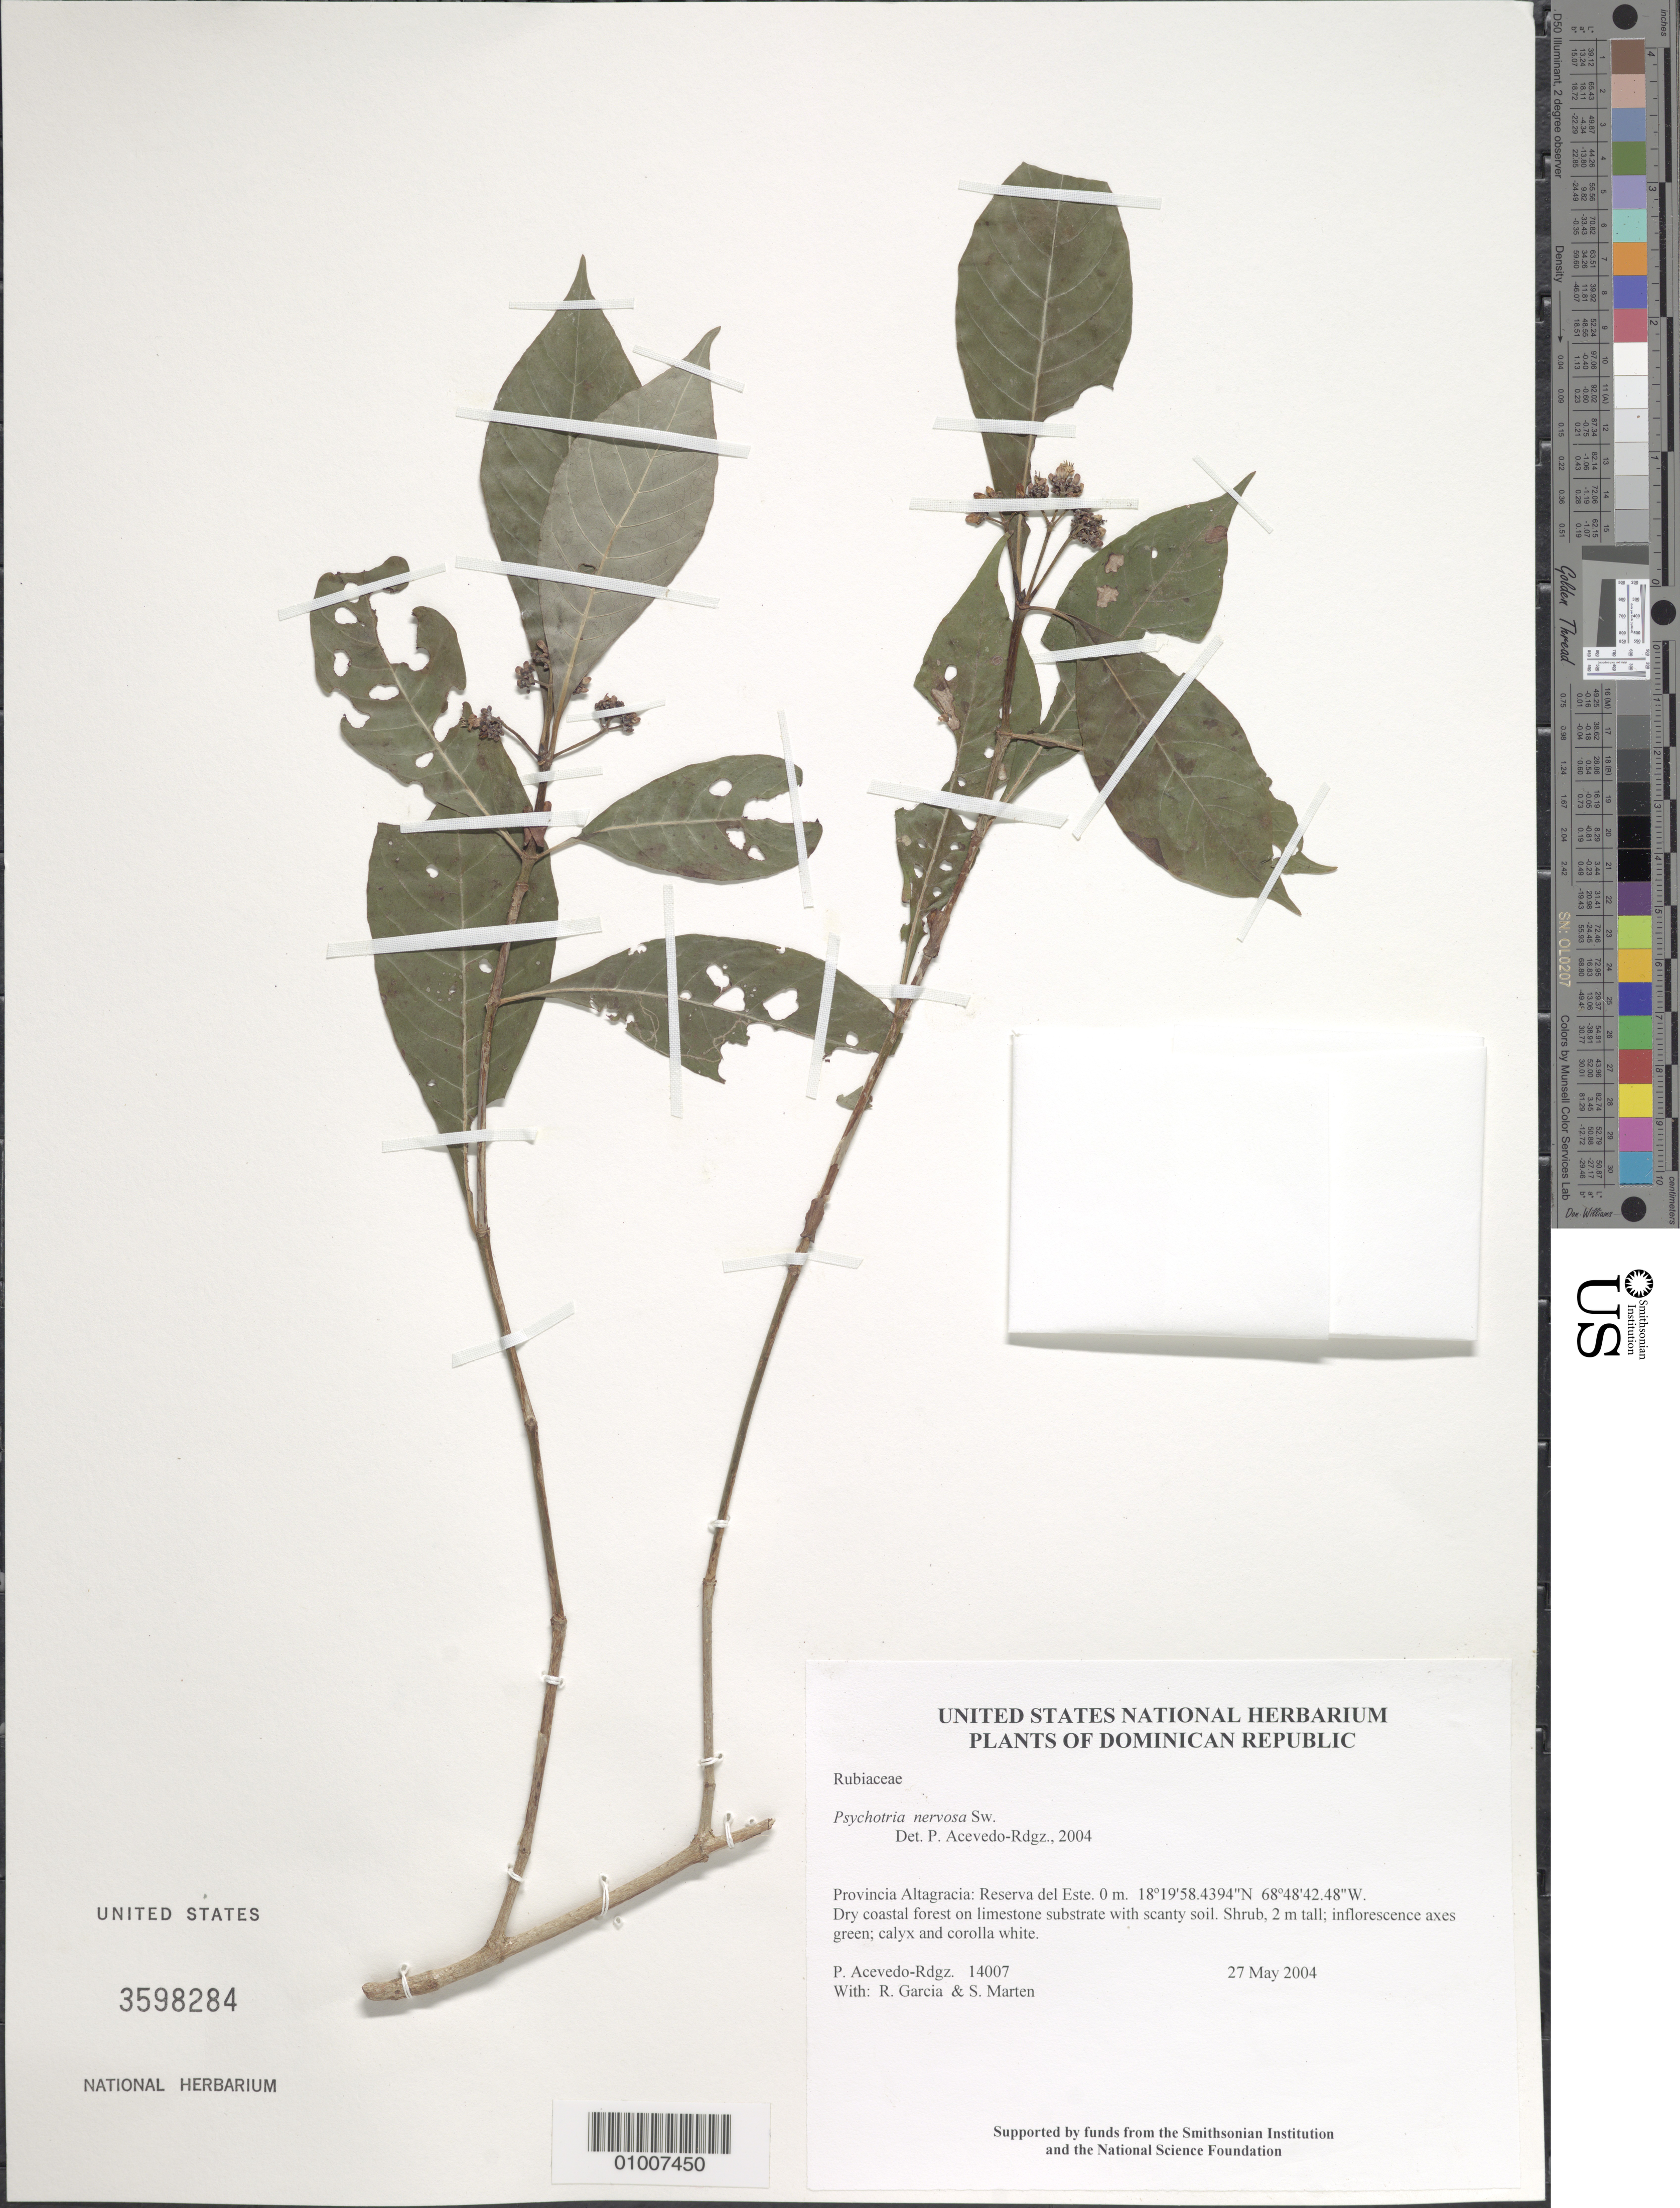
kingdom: Plantae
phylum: Tracheophyta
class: Magnoliopsida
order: Gentianales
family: Rubiaceae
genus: Psychotria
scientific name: Psychotria nervosa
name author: Sw.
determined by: Acevedo-Rodríguez, P., (BOT), Smithsonian Institution - National Museum of Natural History (UNITED STATES)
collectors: P. Acevedo-Rodr., R. G. García & S. Marten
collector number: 14007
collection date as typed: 27 May 2004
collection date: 2004-05-27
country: Dominican Republic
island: Hispaniola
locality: Provincia Altagracia: Reserva del Este.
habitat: Dry coastal forest on limestone substrate with scanty soil.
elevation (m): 0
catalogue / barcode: US 3598284